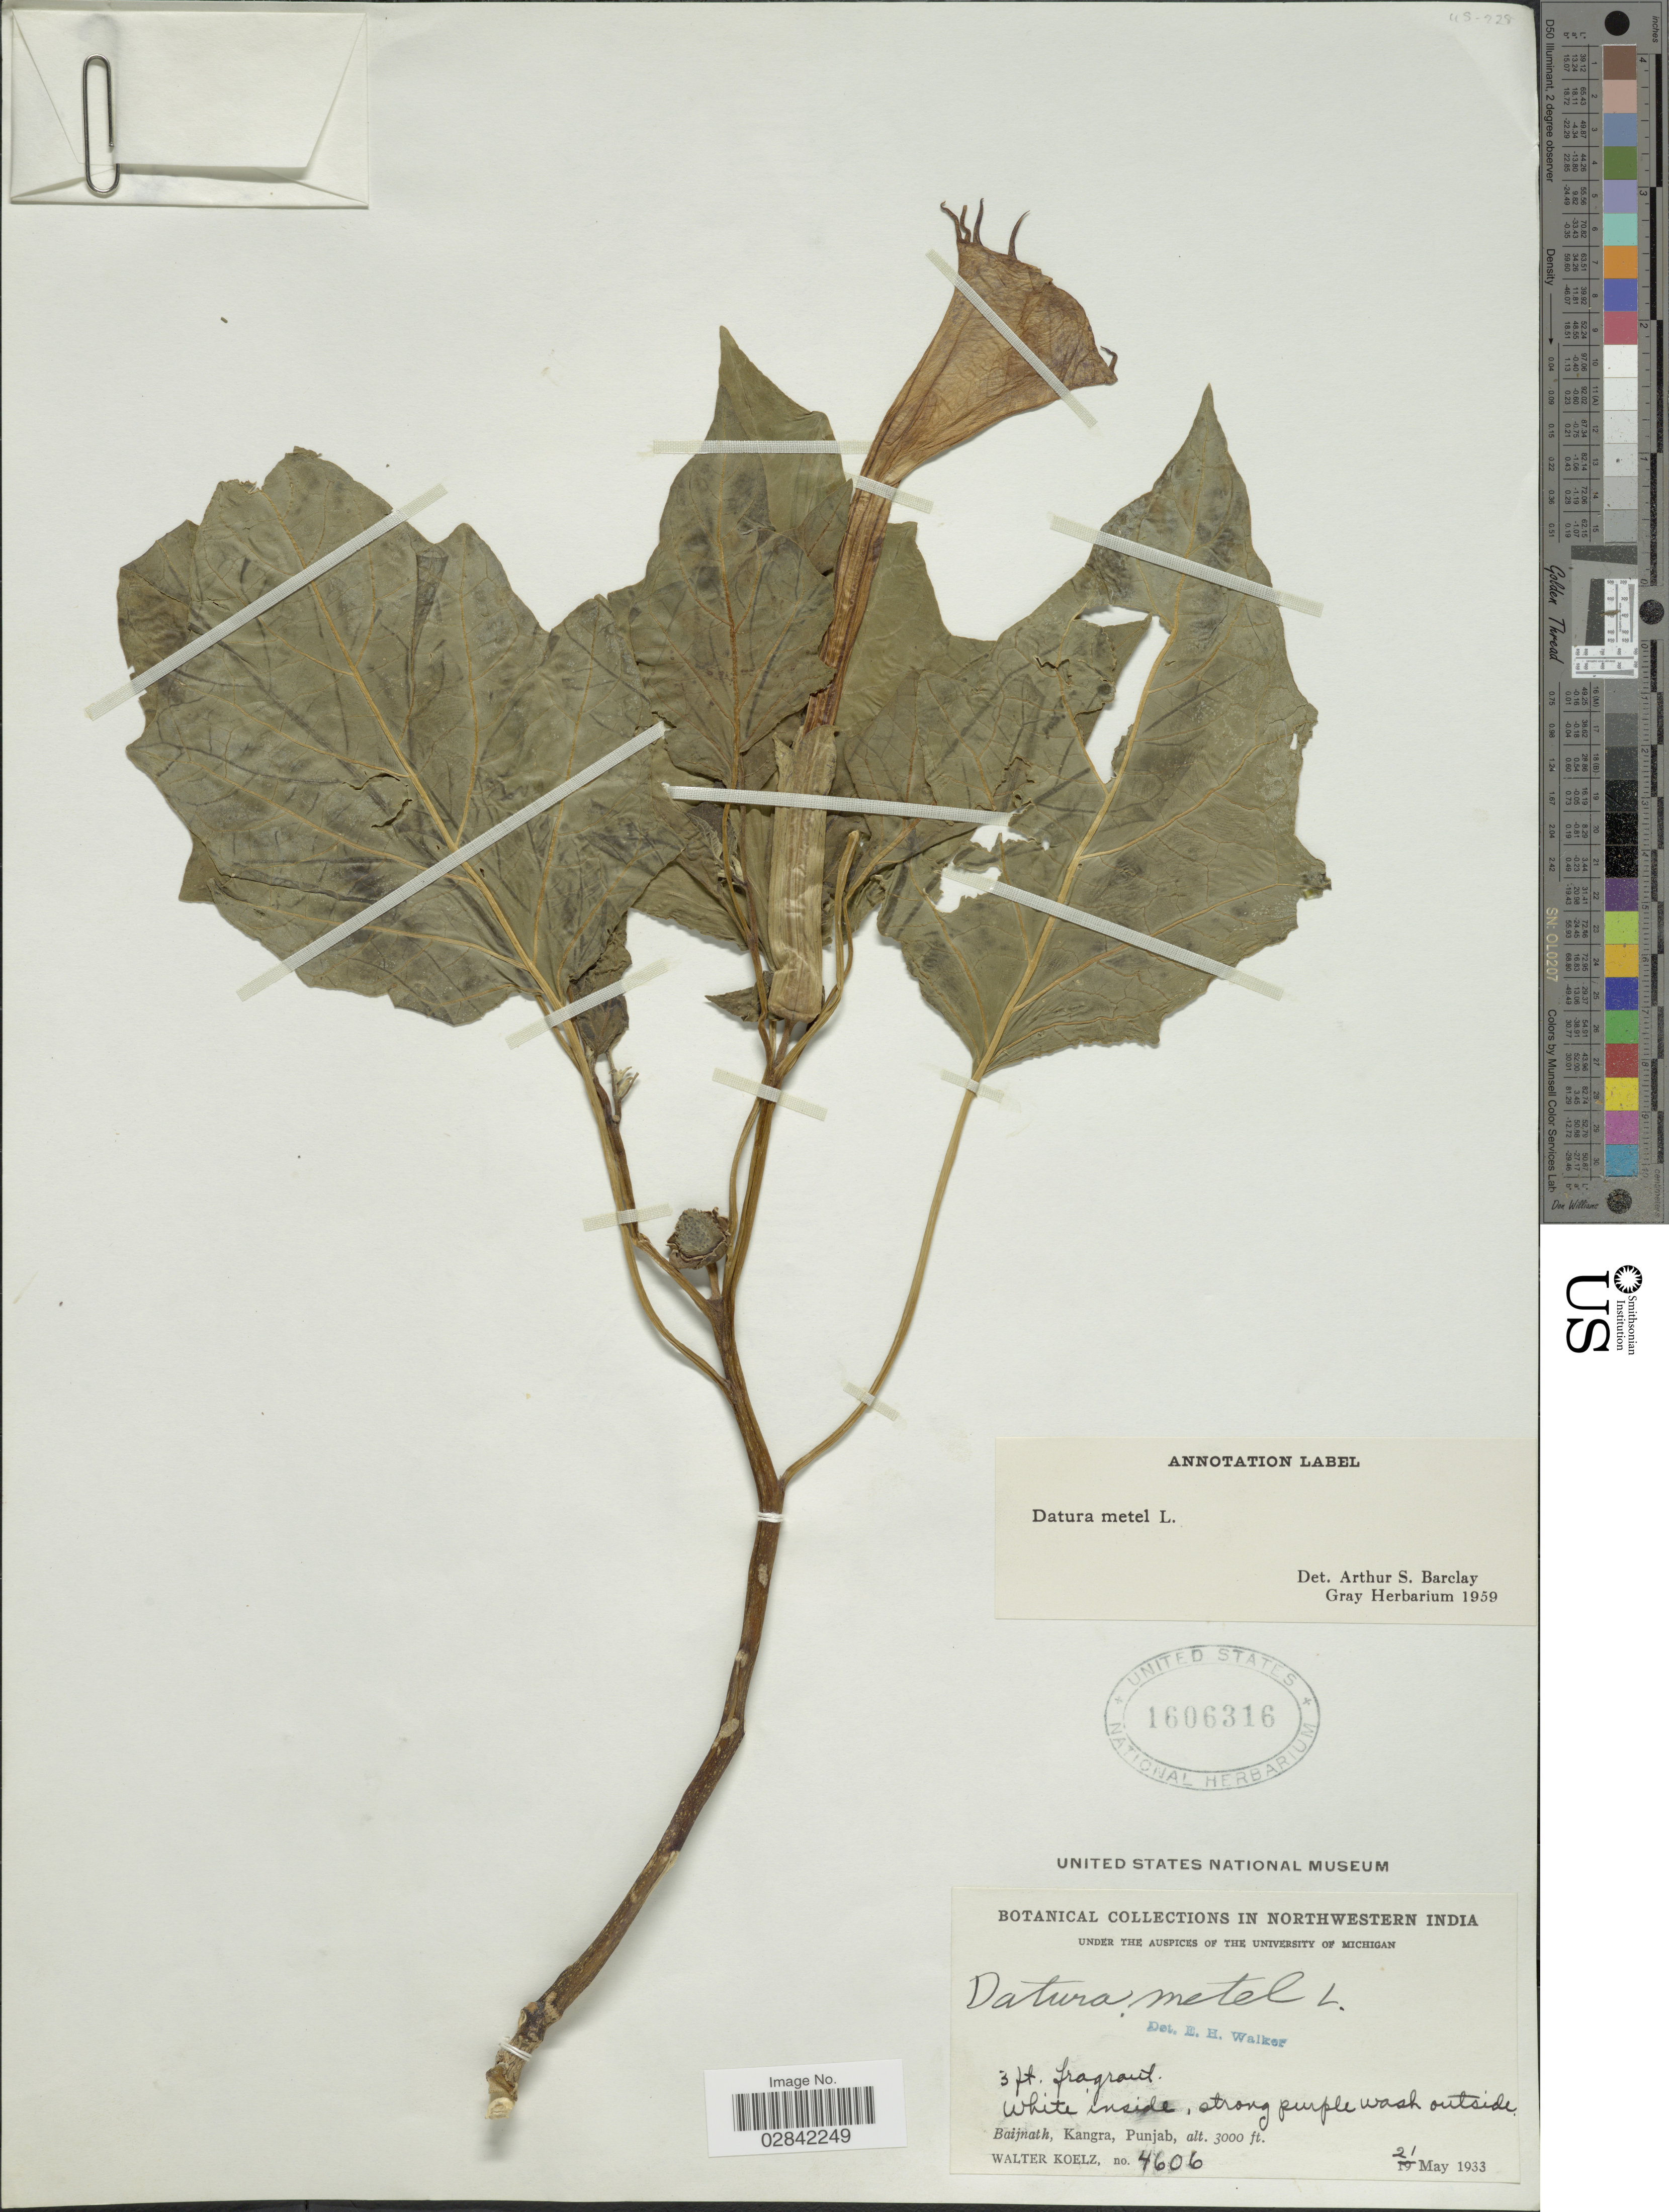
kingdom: Plantae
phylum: Tracheophyta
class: Magnoliopsida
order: Solanales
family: Solanaceae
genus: Datura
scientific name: Datura metel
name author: L.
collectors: W. N. Koelz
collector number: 4606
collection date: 1933-05-21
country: India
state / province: Himachal Pradesh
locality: Northwestern India, Baijnath, Kangra, Punjab.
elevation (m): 914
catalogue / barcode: US 1606316